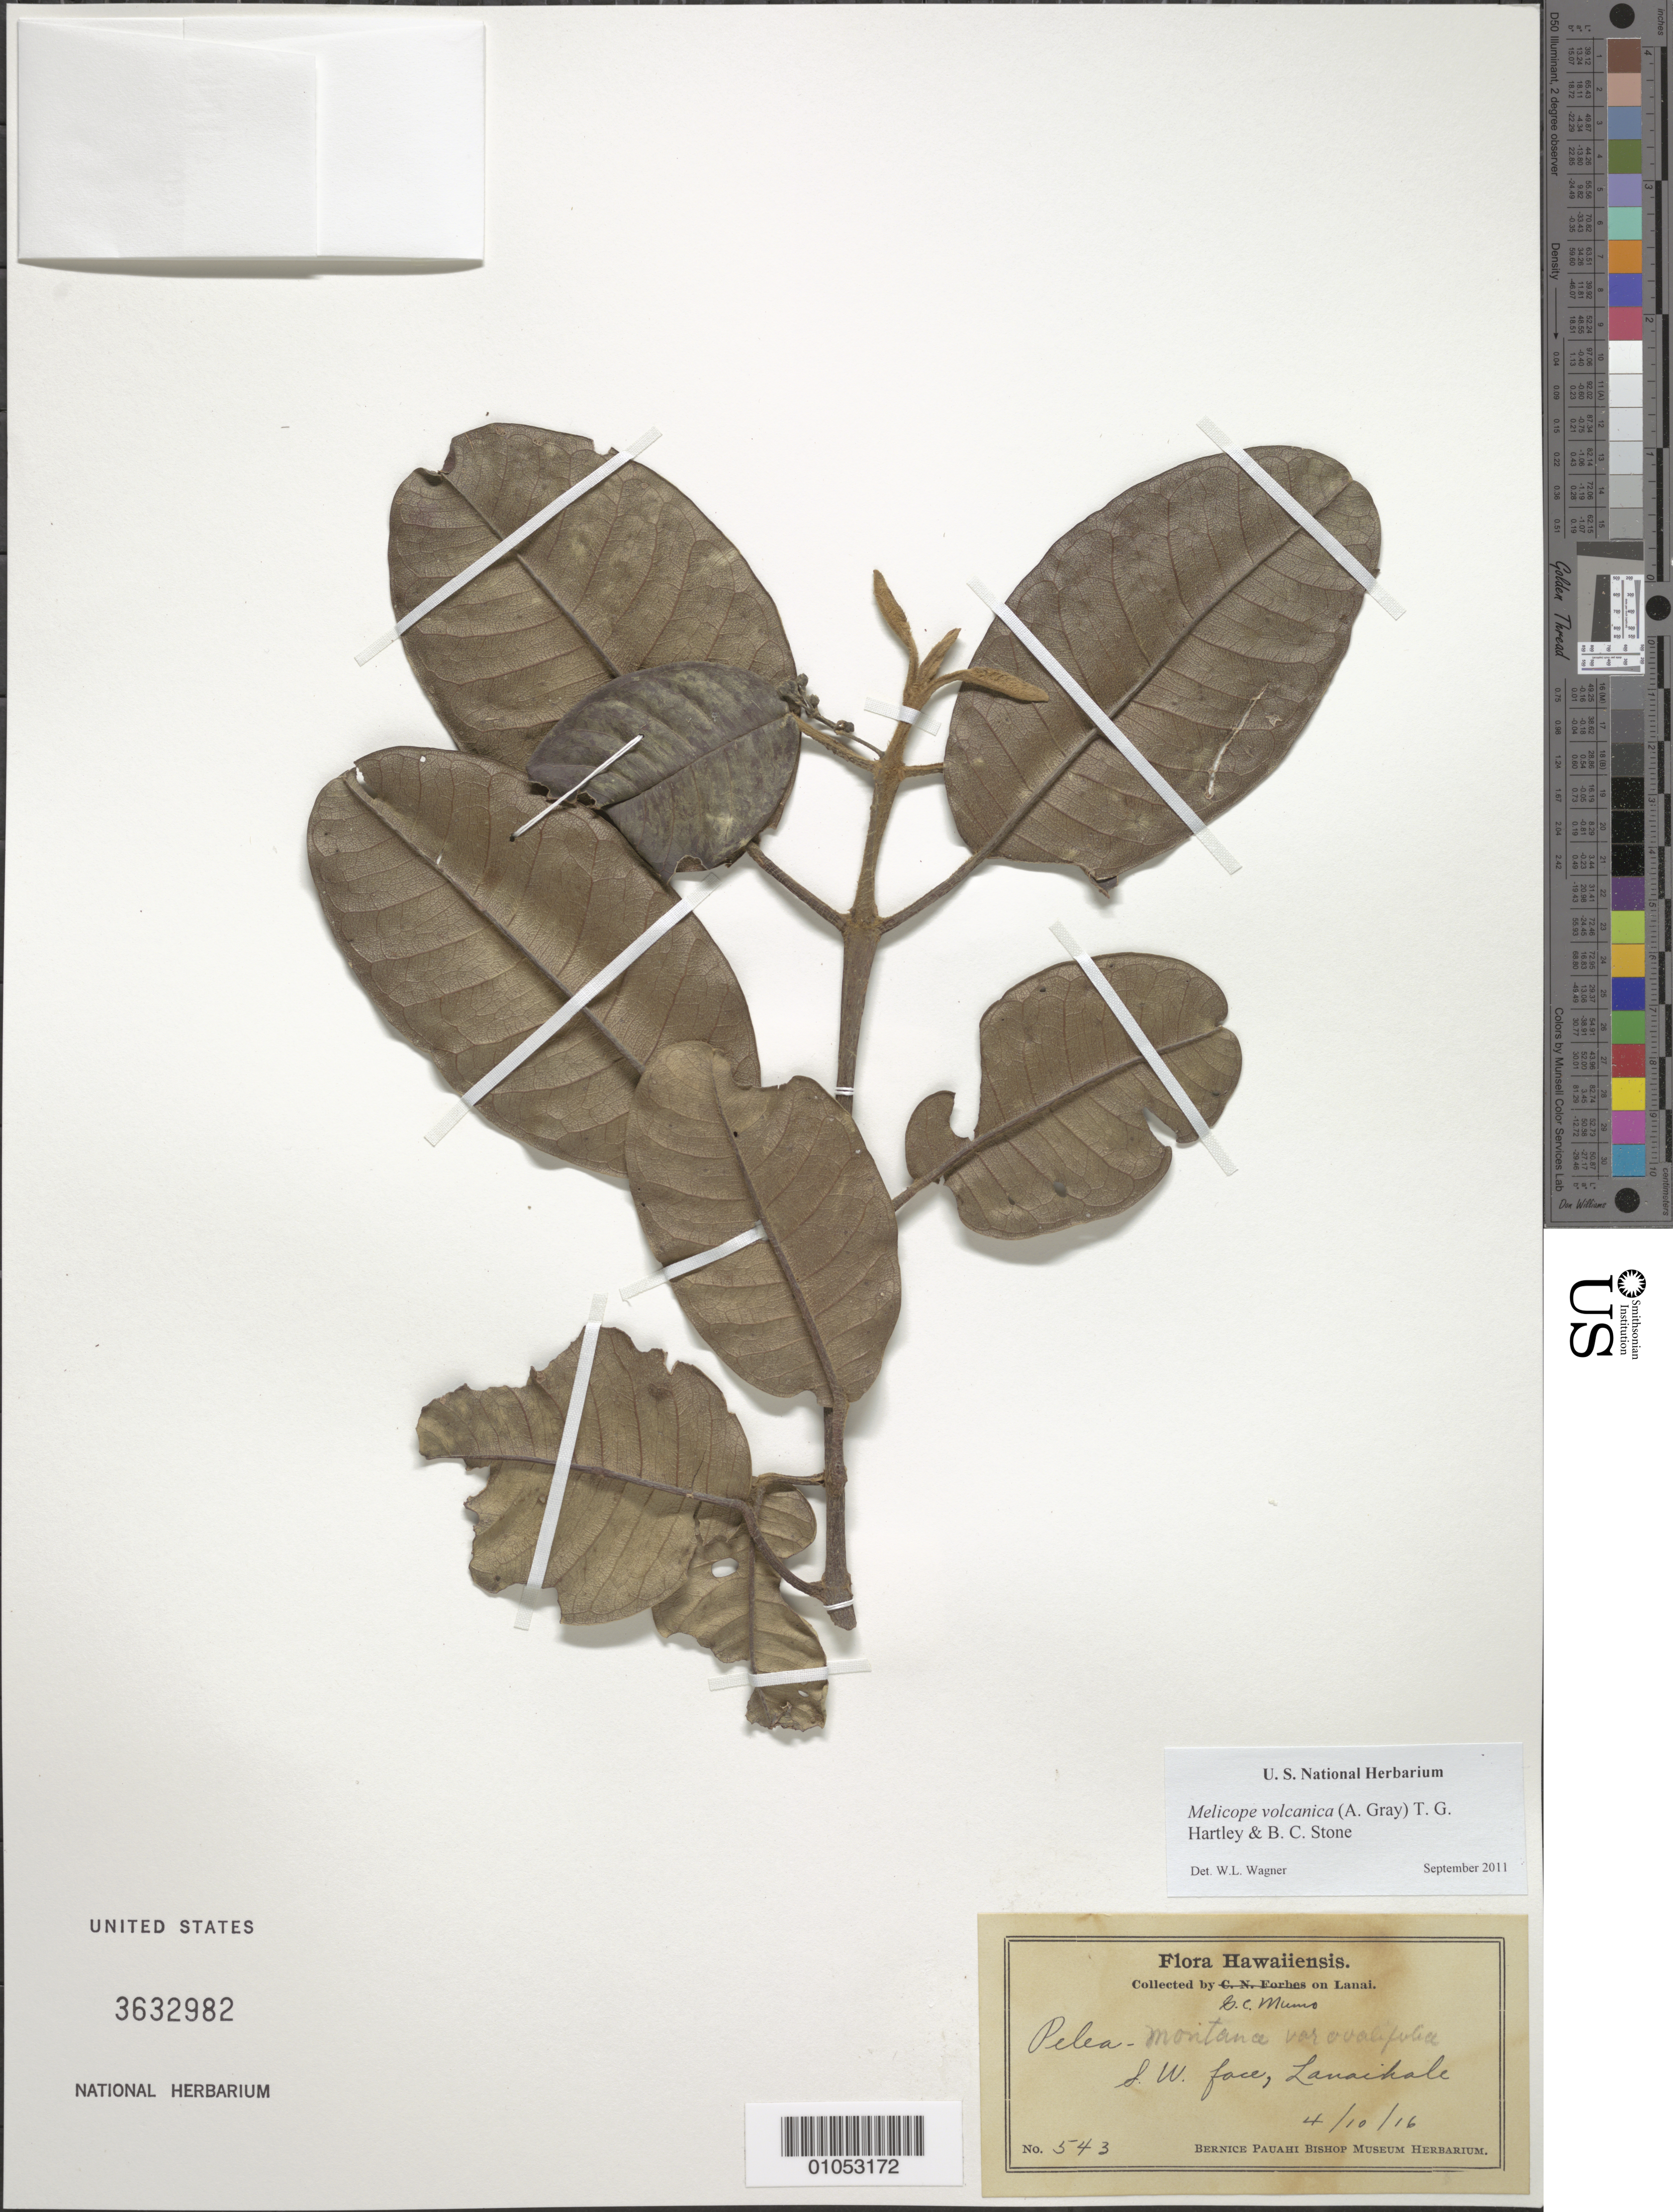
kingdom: Plantae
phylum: Tracheophyta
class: Magnoliopsida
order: Sapindales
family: Rutaceae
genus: Melicope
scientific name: Melicope volcanica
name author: (A. Gray) T.G. Hartley & B.C. Stone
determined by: Wagner, W. L., (BOT), Smithsonian Institution - National Museum of Natural History (UNITED STATES)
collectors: G. C. Munro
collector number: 543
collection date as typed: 10 Apr 1916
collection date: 1916-04-10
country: United States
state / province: Hawaii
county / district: Maui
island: Lana'i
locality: S.W. face, Lanaihale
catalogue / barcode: US 3632982